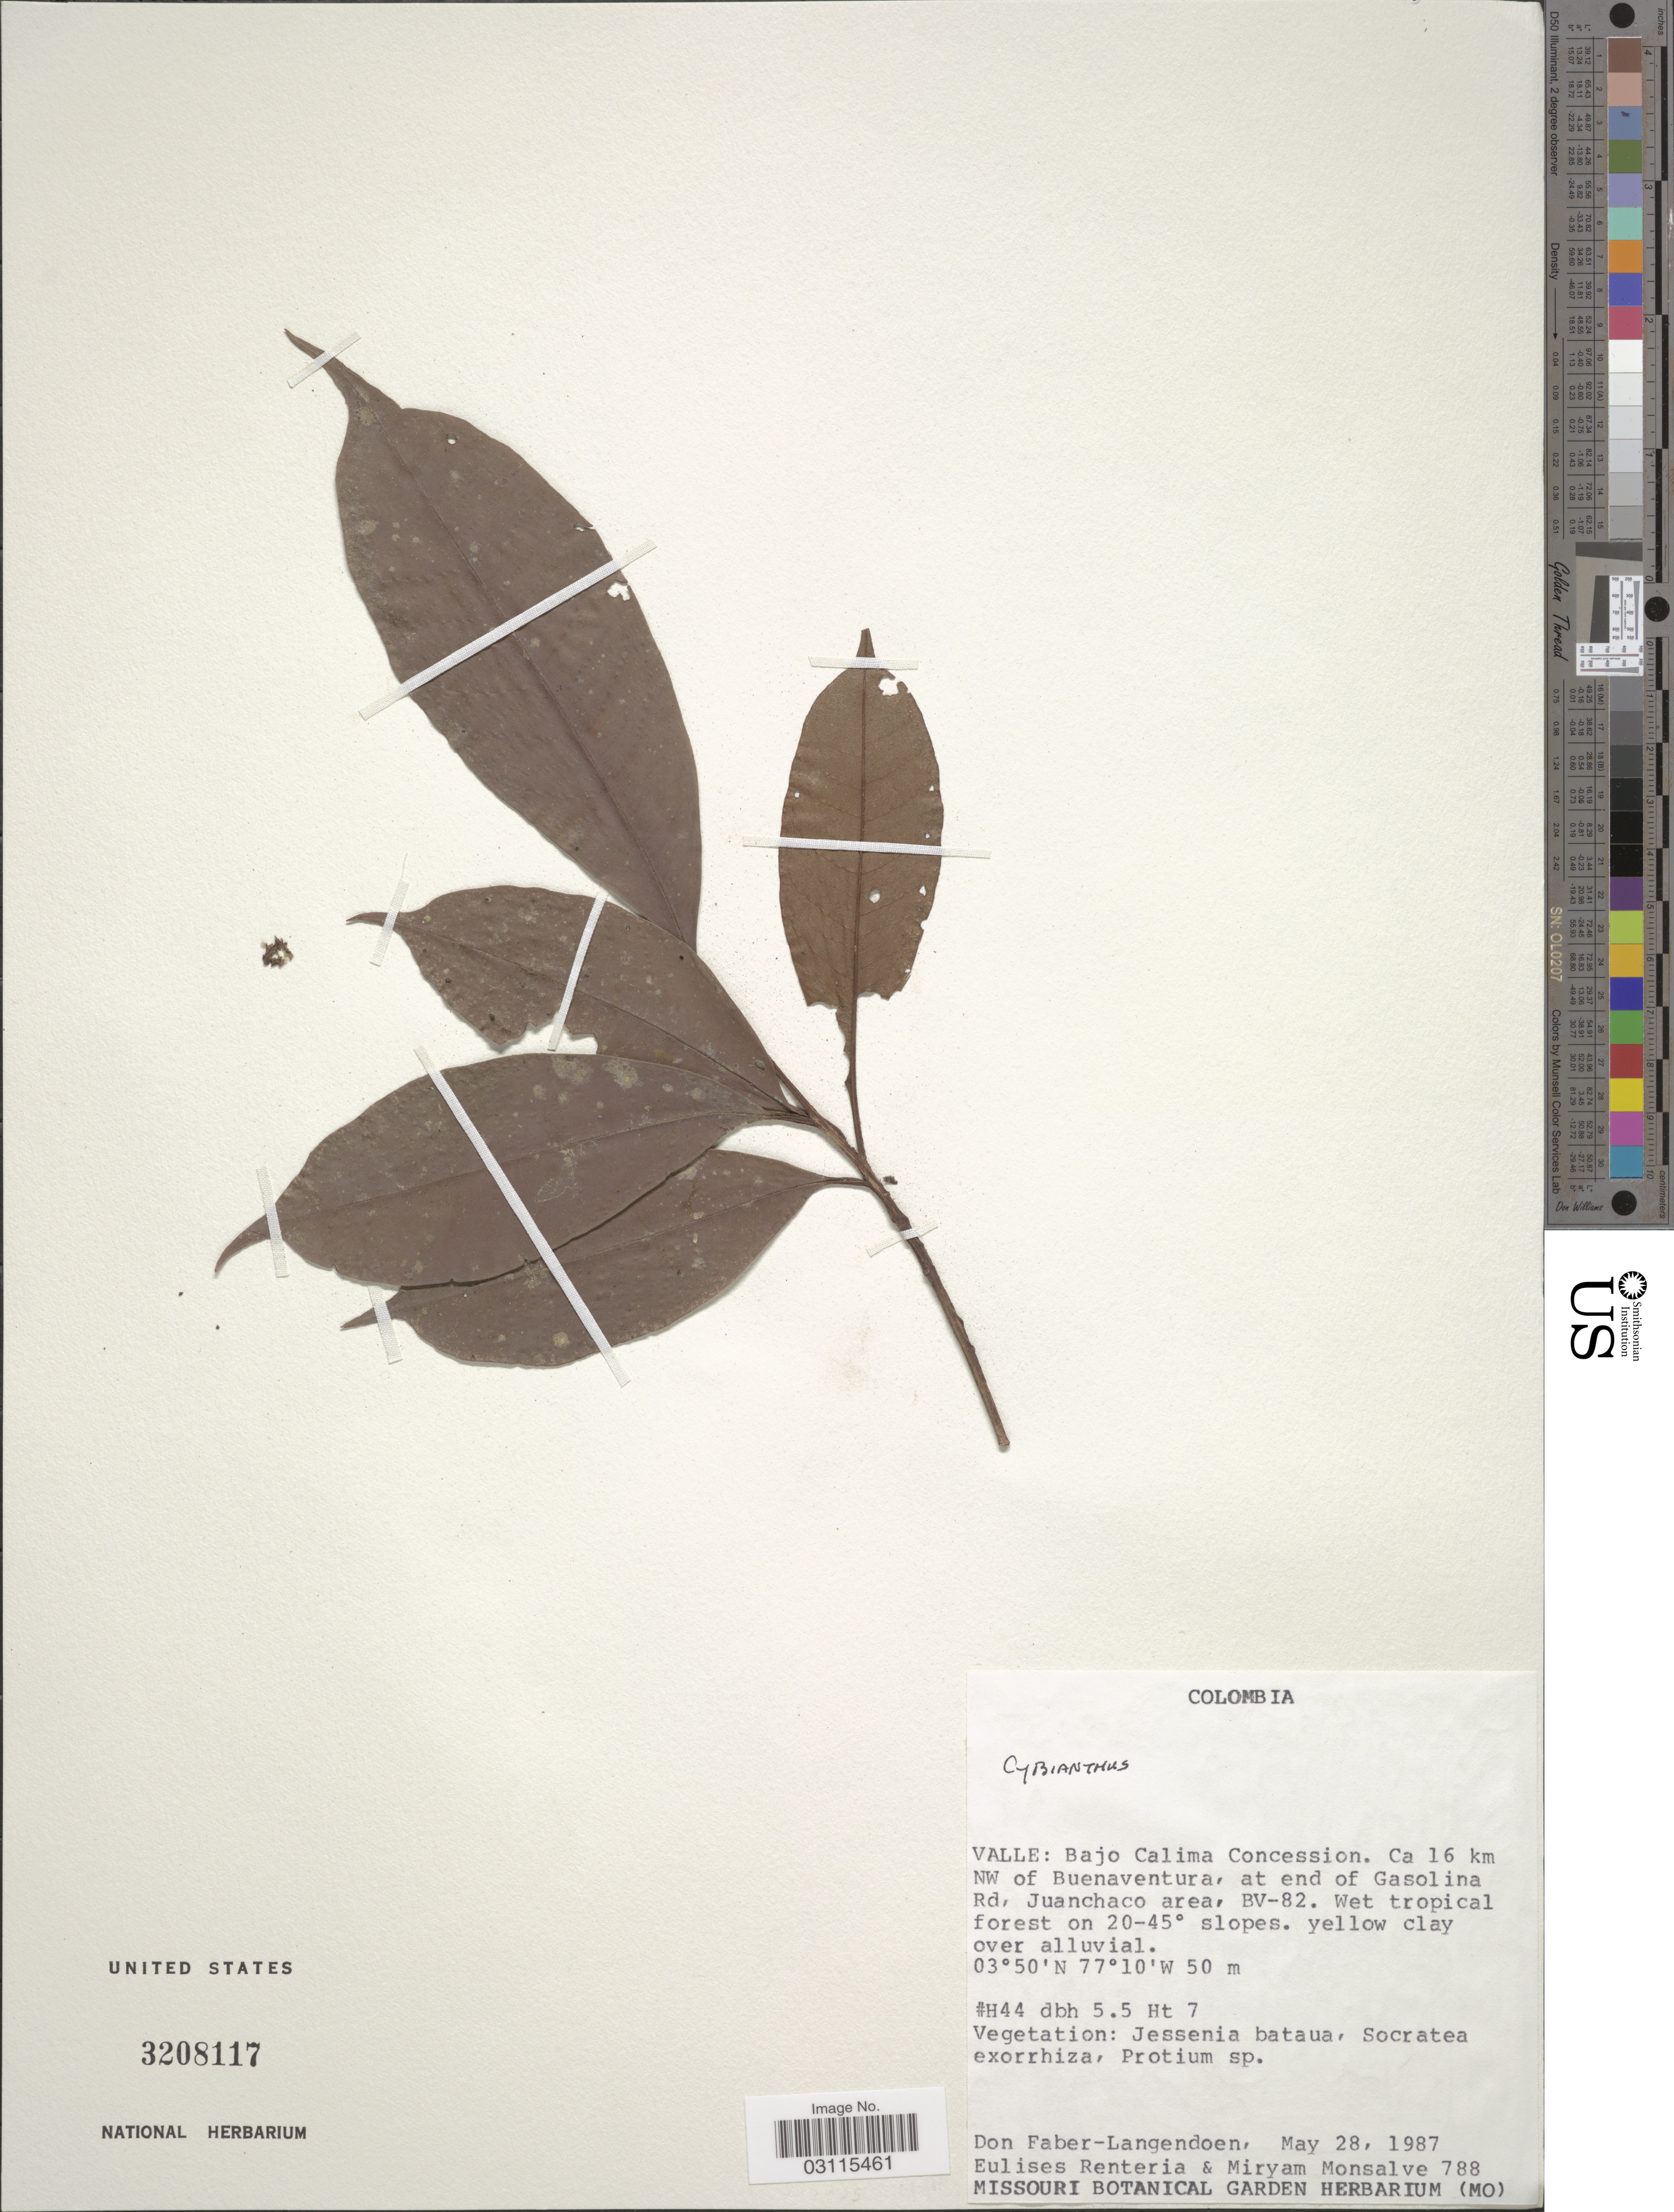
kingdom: Plantae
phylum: Tracheophyta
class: Magnoliopsida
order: Ericales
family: Primulaceae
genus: Cybianthus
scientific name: Cybianthus sp.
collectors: D. Faber-Langendoen, E. Renteria & M. Monsalve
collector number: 788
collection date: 1987-05-28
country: Colombia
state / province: Valle del Cauca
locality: Valle: Bajo Calima Concession. Ca 16 km NW of Buenaventura, at end of Gasolina Rd, Juanchaco area, BV-82.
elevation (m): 50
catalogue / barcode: US 3208117